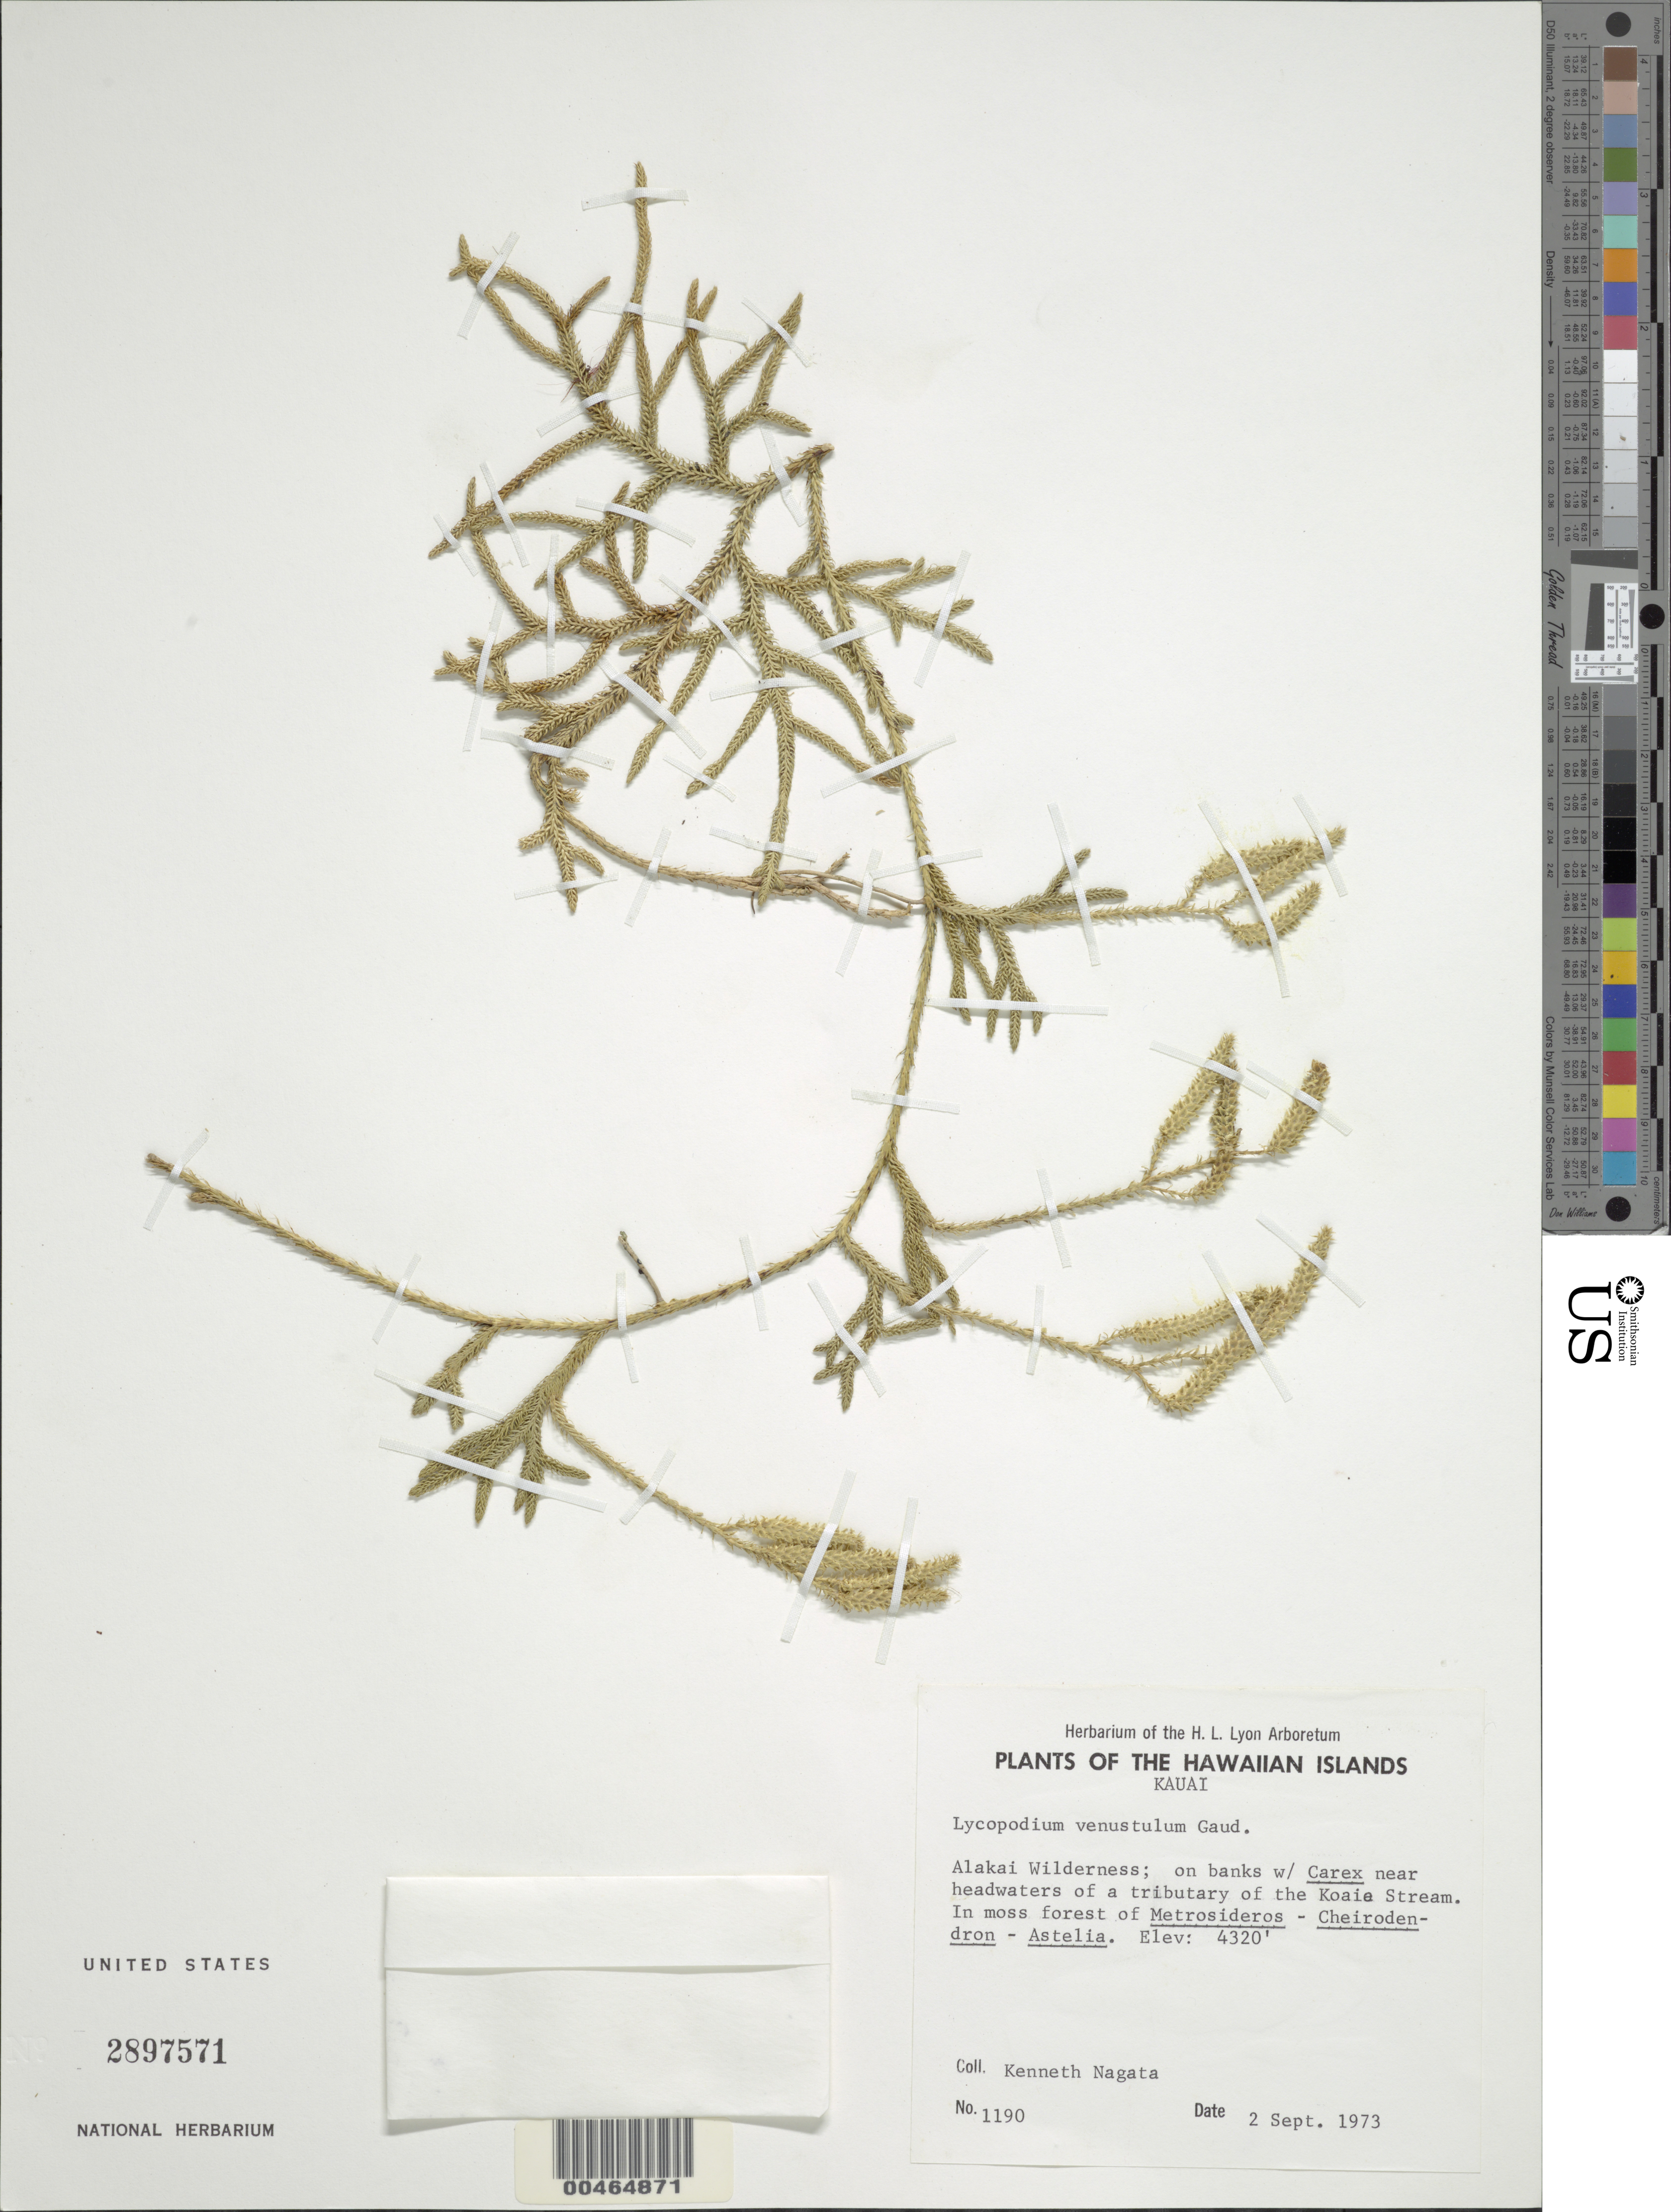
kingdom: Plantae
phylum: Tracheophyta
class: Lycopodiopsida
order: Lycopodiales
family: Lycopodiaceae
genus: Lycopodium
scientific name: Lycopodium venustulum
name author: Gaudich.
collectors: K. Nagata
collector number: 1190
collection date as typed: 2 Sep 1973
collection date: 1973-09-02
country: United States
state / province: Hawaii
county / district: Kauai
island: Kaua'i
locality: Alakai Wilderness, near headwaters of a tributary of the Koaia Stream, Kauai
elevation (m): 1317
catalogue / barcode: US 2897571